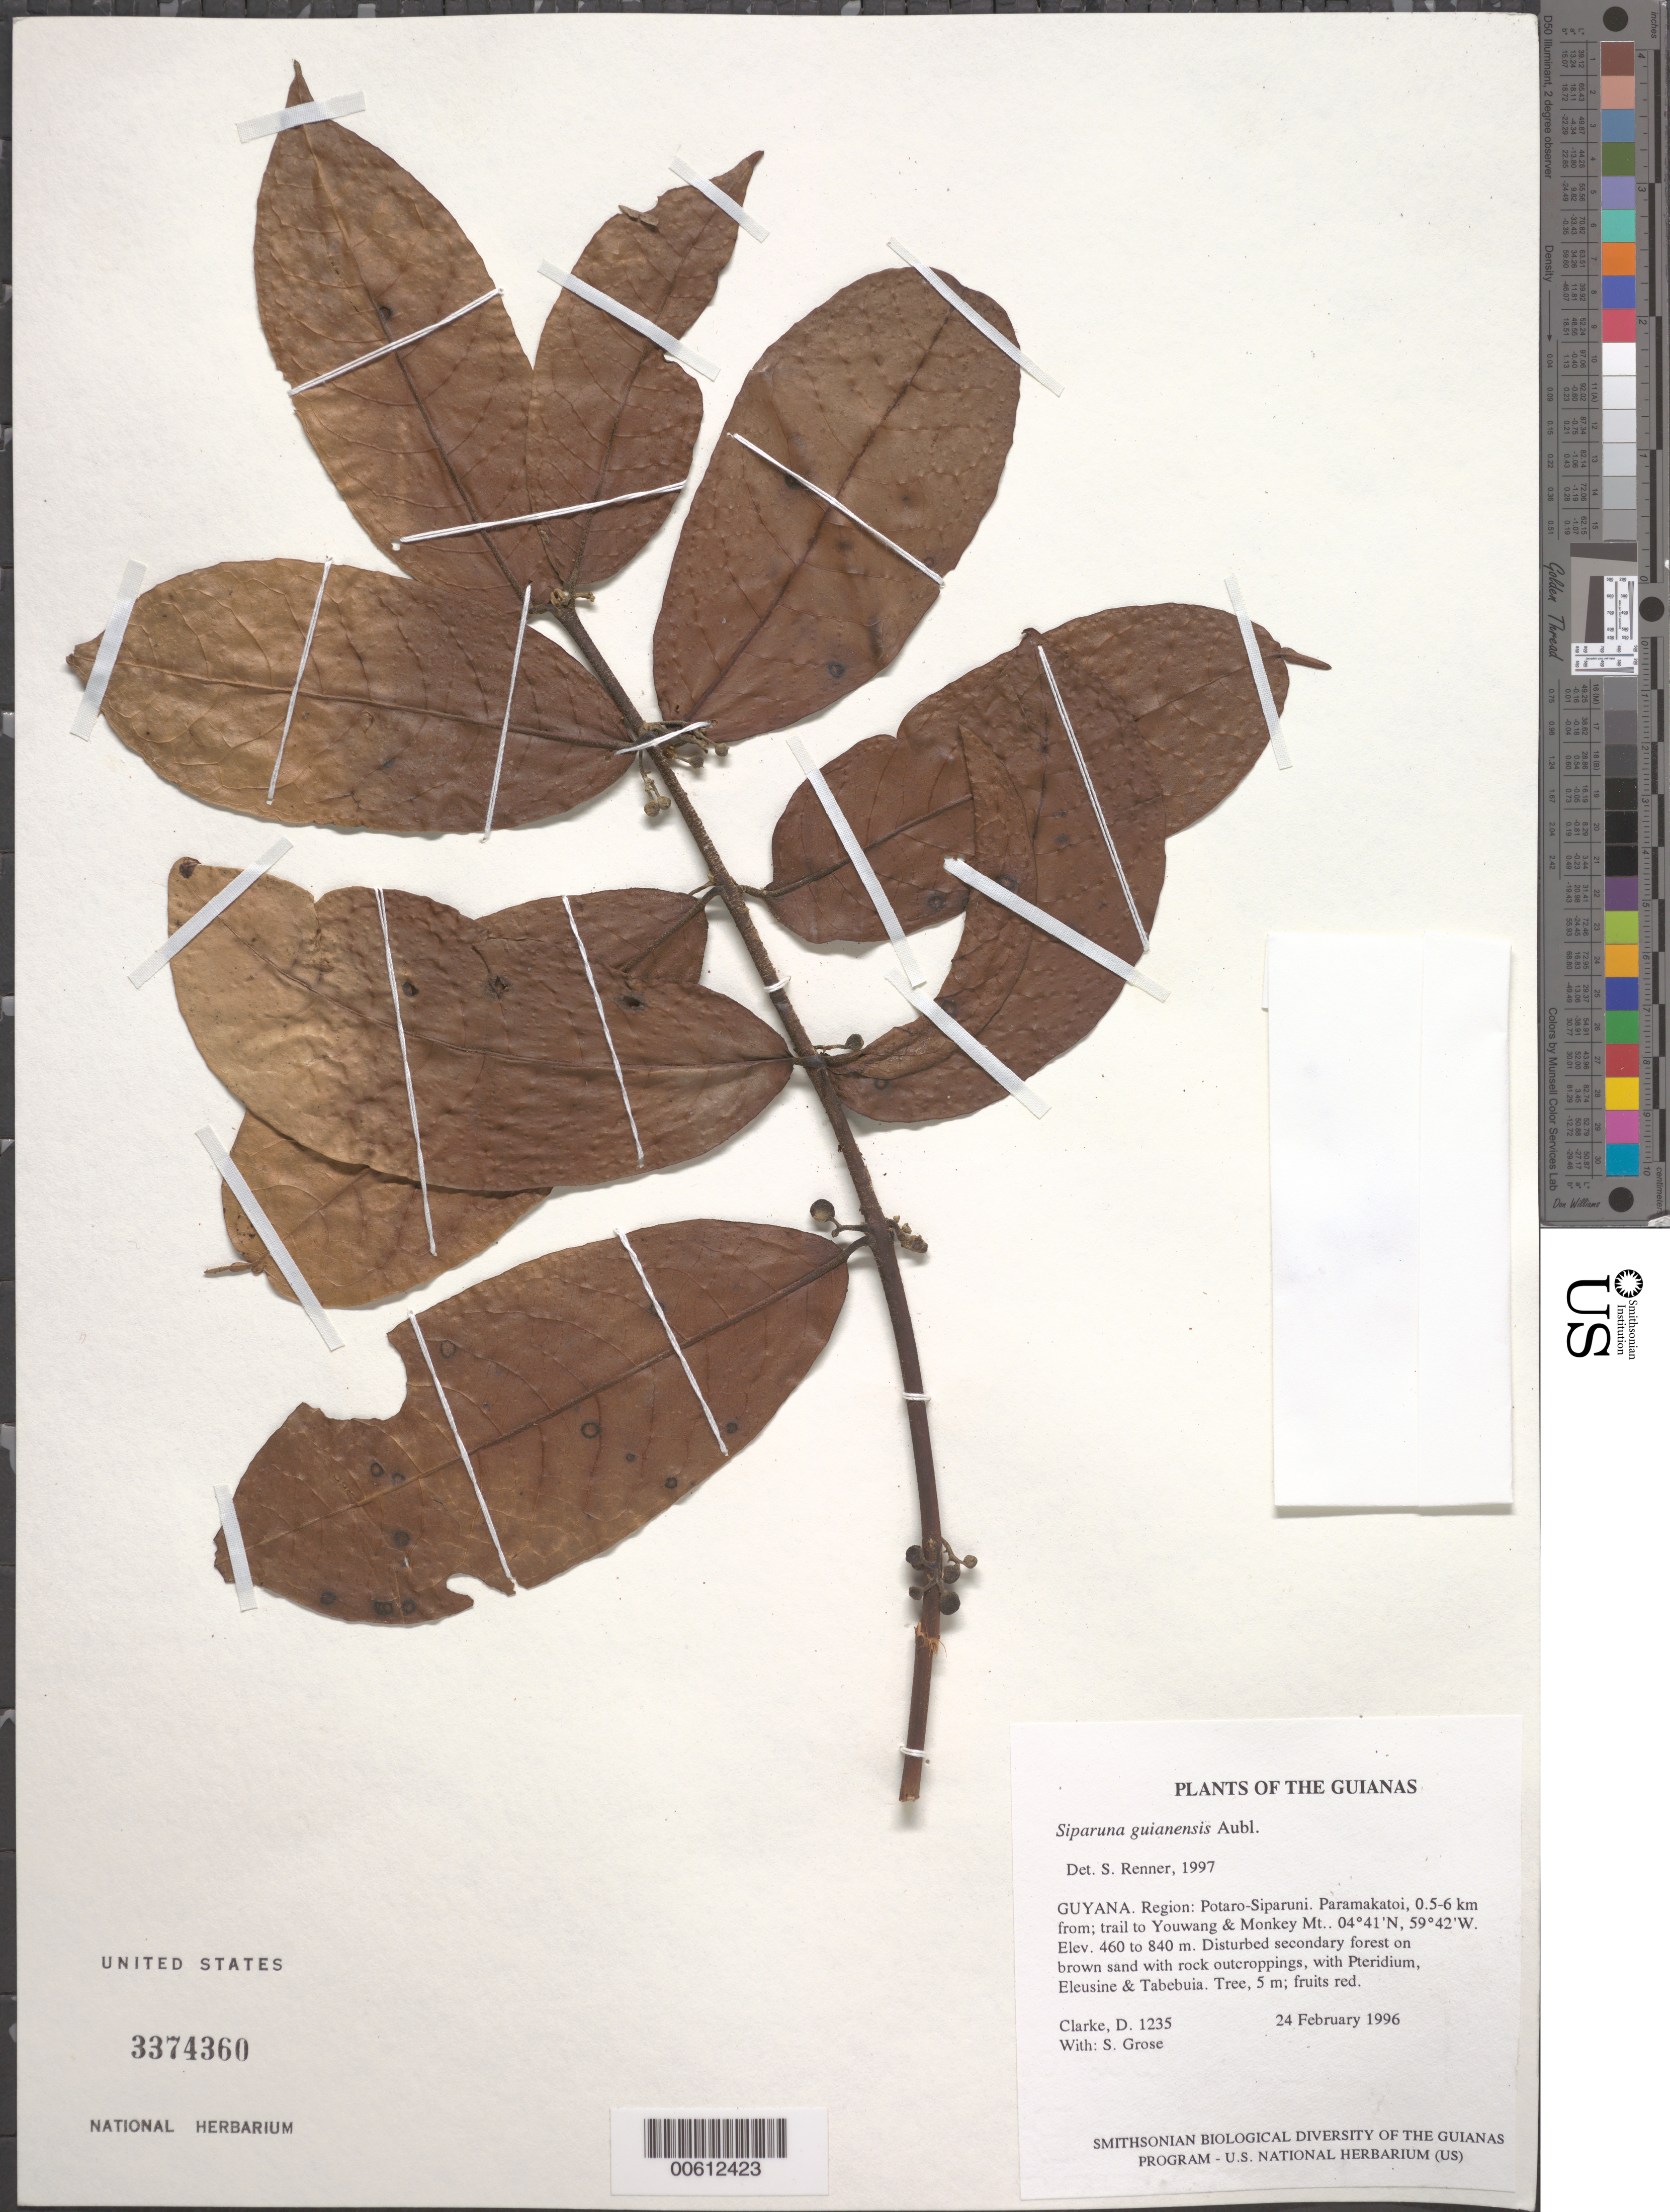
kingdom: Plantae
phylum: Tracheophyta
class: Magnoliopsida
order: Laurales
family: Siparunaceae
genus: Siparuna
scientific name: Siparuna guianensis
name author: Aubl.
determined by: Renner, S. S.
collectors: H. D. Clarke & S. Grose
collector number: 1235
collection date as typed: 24 February 1996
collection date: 1996-02-24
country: Guyana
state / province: Potaro-Siparuni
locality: Paramakatoi, 0.5-6 km from; trail to Youwang & Monkey Mt.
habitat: Disturbed secondary forest on brown sand with rock outcroppings, with Pteridium, Eleusine & Tabebuia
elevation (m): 460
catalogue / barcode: US 3374360